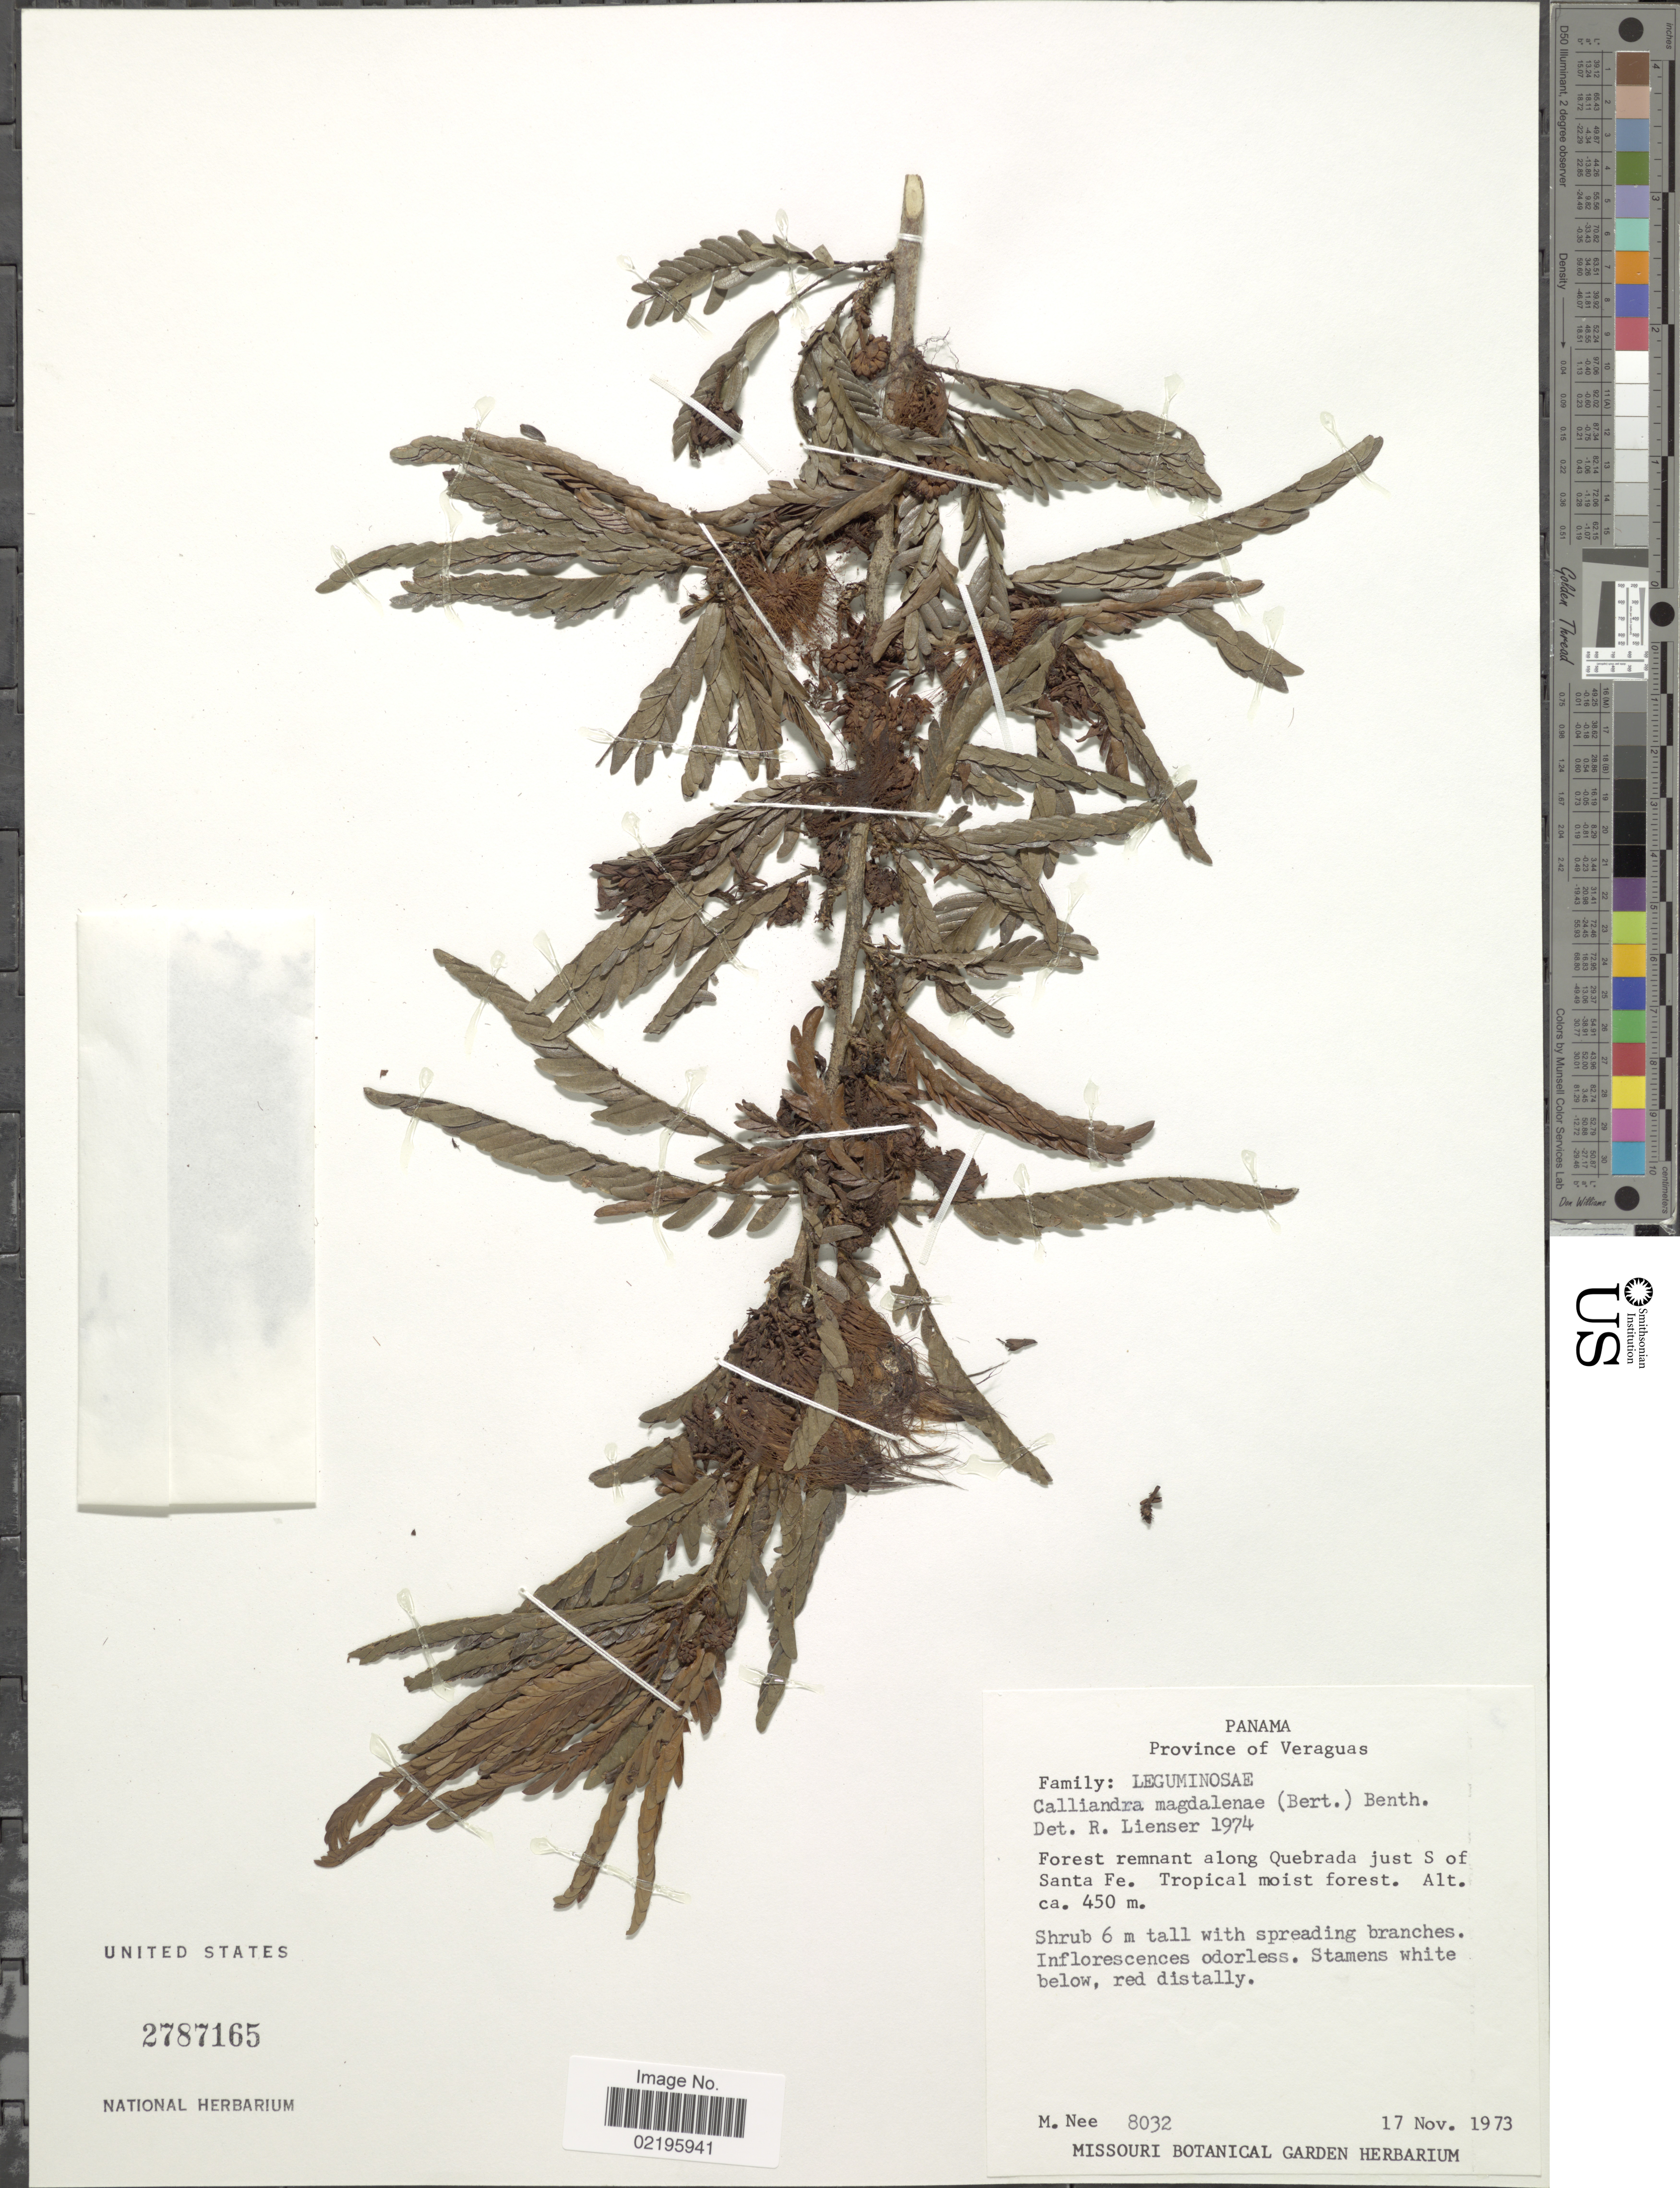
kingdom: Plantae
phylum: Tracheophyta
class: Magnoliopsida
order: Fabales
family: Fabaceae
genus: Calliandra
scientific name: Calliandra magdalenae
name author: (Bertero ex DC.) Benth.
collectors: M. Nee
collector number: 8032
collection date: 1973-11-17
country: Panama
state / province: Veraguas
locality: Forest remnant along Quebrada just S of Santa Fe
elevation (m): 450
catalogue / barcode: US 2787165